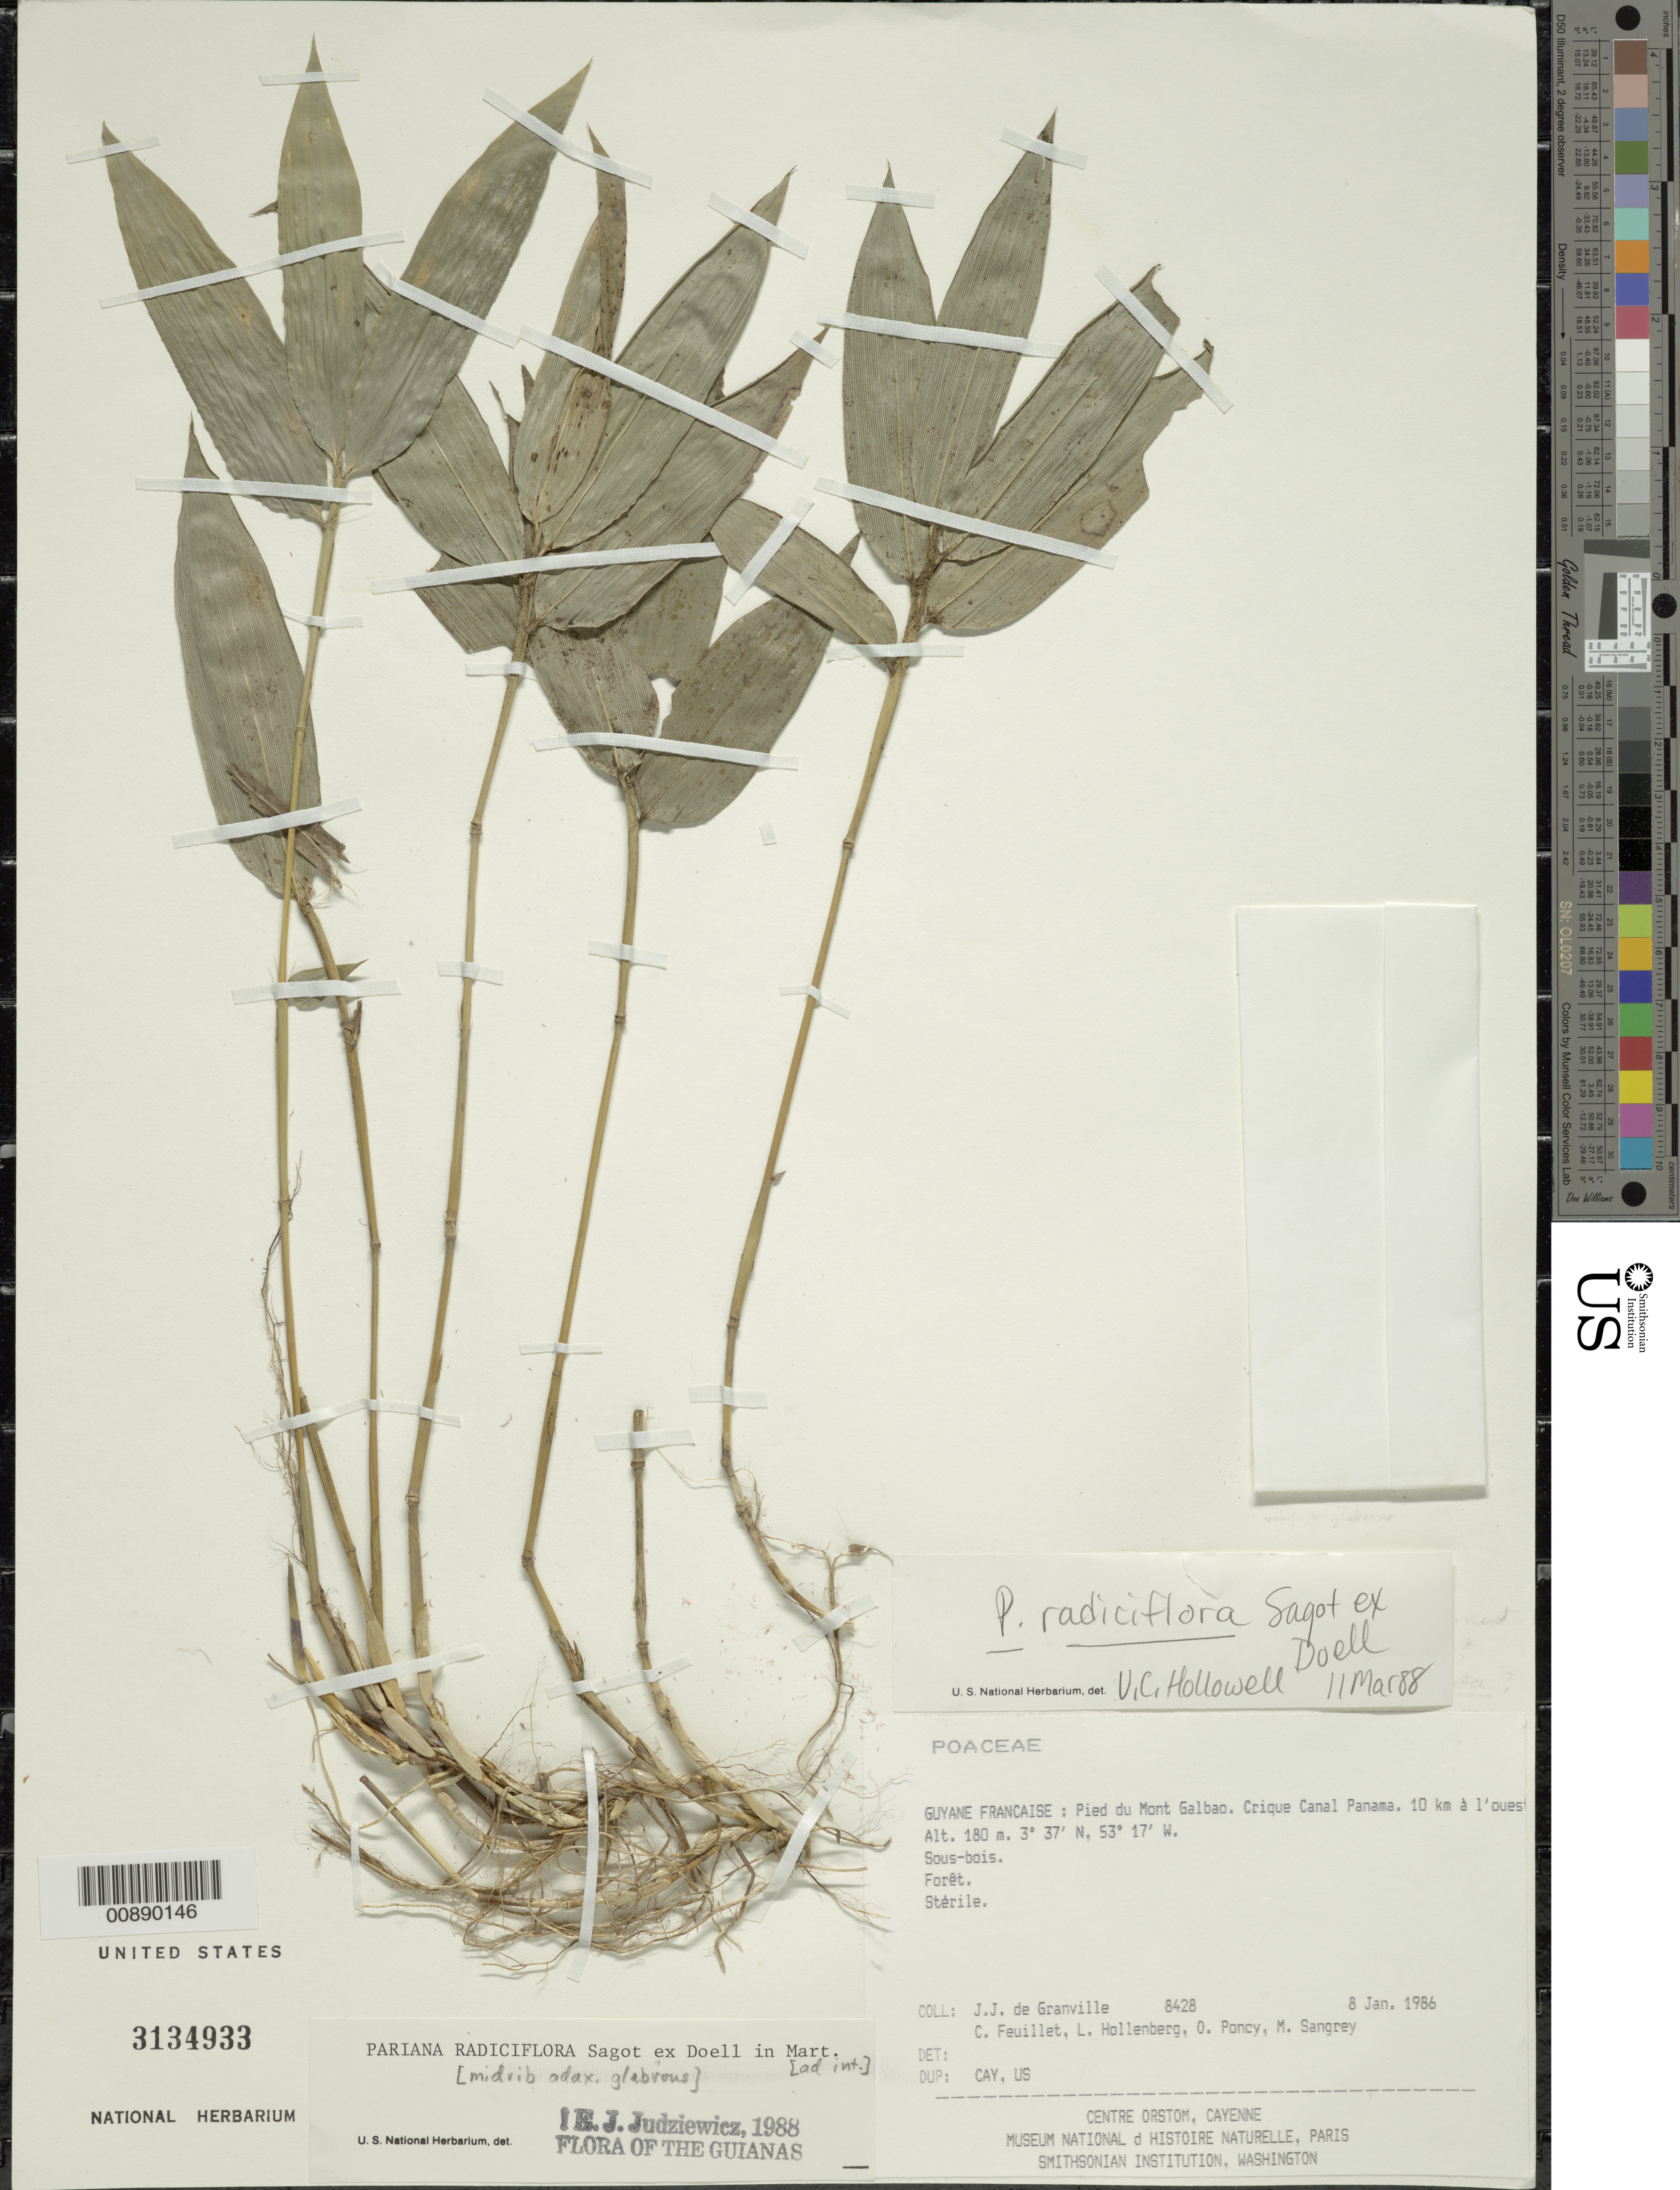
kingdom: Plantae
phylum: Tracheophyta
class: Liliopsida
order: Poales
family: Poaceae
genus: Pariana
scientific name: Pariana radiciflora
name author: Sagot ex Döll in Mart.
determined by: Judziewicz, E. J.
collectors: J.-J. de Granville, C. Feuillet, L. Hollenberg, O. Poncy & M. S. Sangrey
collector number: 8428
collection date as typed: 8-Jan-86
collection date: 1986-01-08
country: French Guiana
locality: Pied du Mont Galbao. Crique Canal Panama. 10 km à l'ouest de Saül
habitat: Sous-bois; forêt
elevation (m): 180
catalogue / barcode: US 3134933